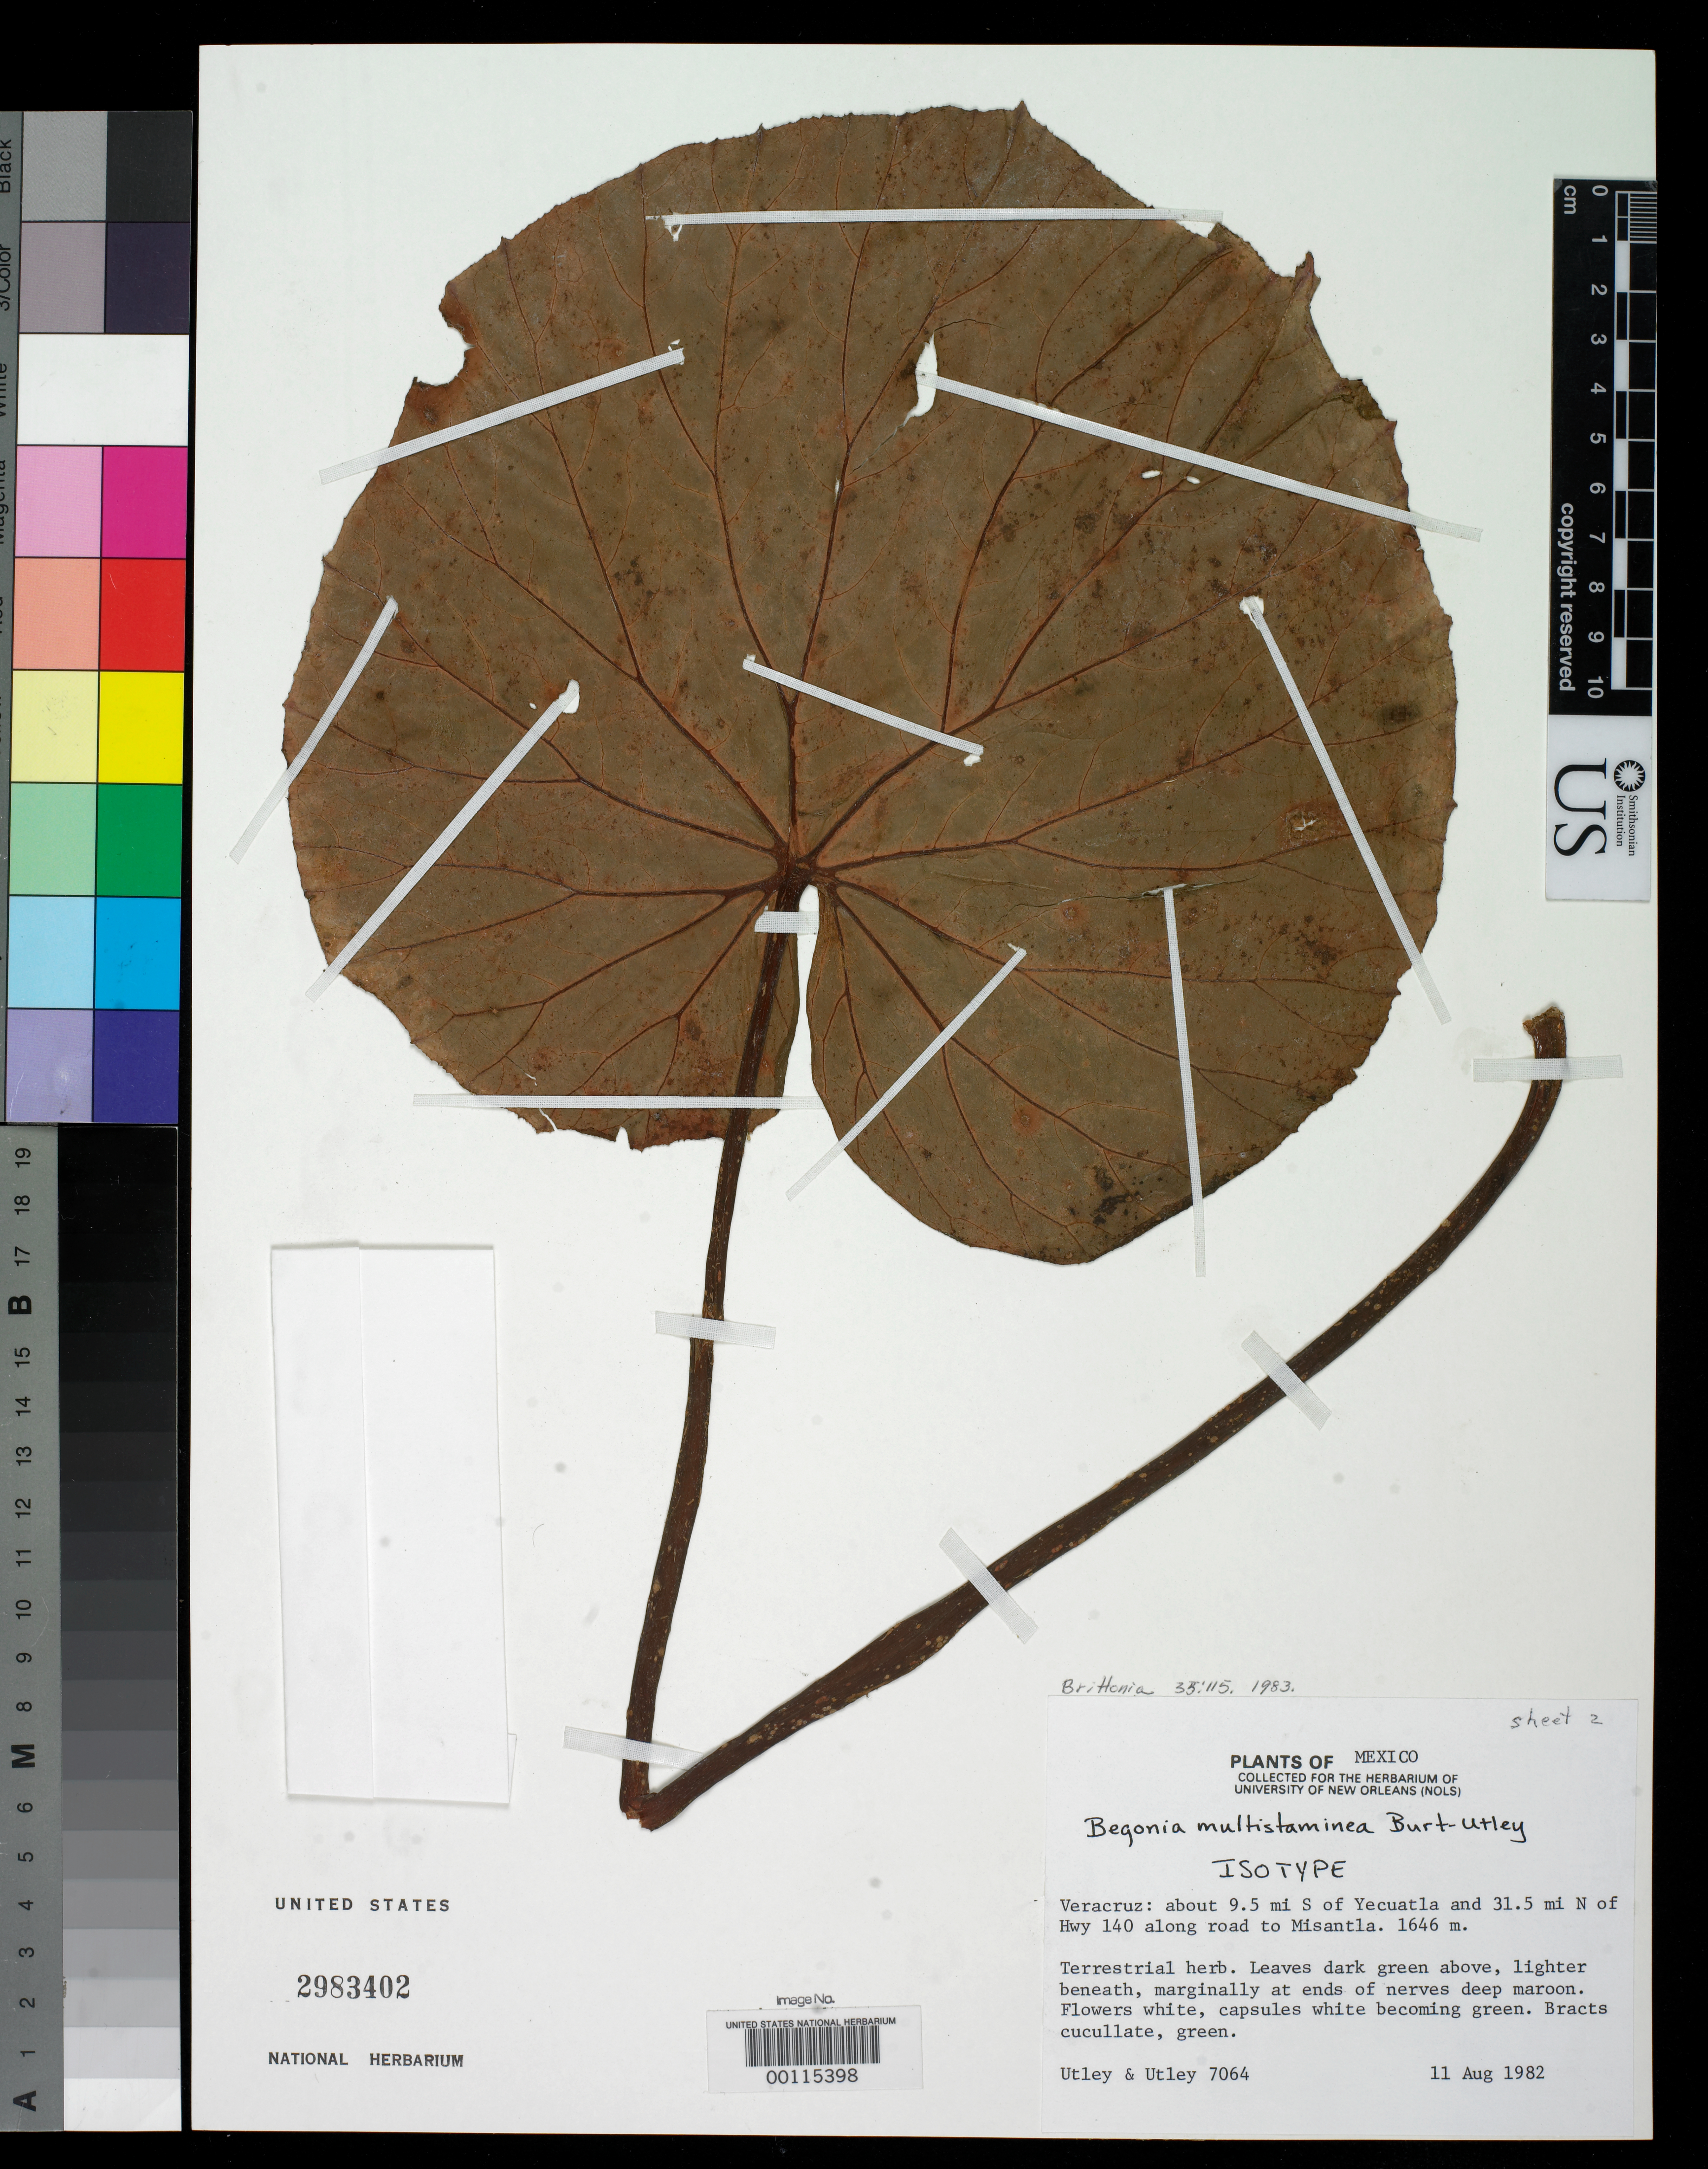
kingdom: Plantae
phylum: Tracheophyta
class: Magnoliopsida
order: Cucurbitales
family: Begoniaceae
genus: Begonia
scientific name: Begonia multistaminea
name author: Burt-Utley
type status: Isotype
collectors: J. F. Utley & K. M. Burt-Utley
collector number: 7064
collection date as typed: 11 Aug 1982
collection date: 1982-08-11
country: Mexico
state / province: Veracruz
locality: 9.5 mi S of Yecuatla, 31.5 mi N of hwy 140 along road to Misantla.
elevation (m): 1646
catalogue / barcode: US 2983402